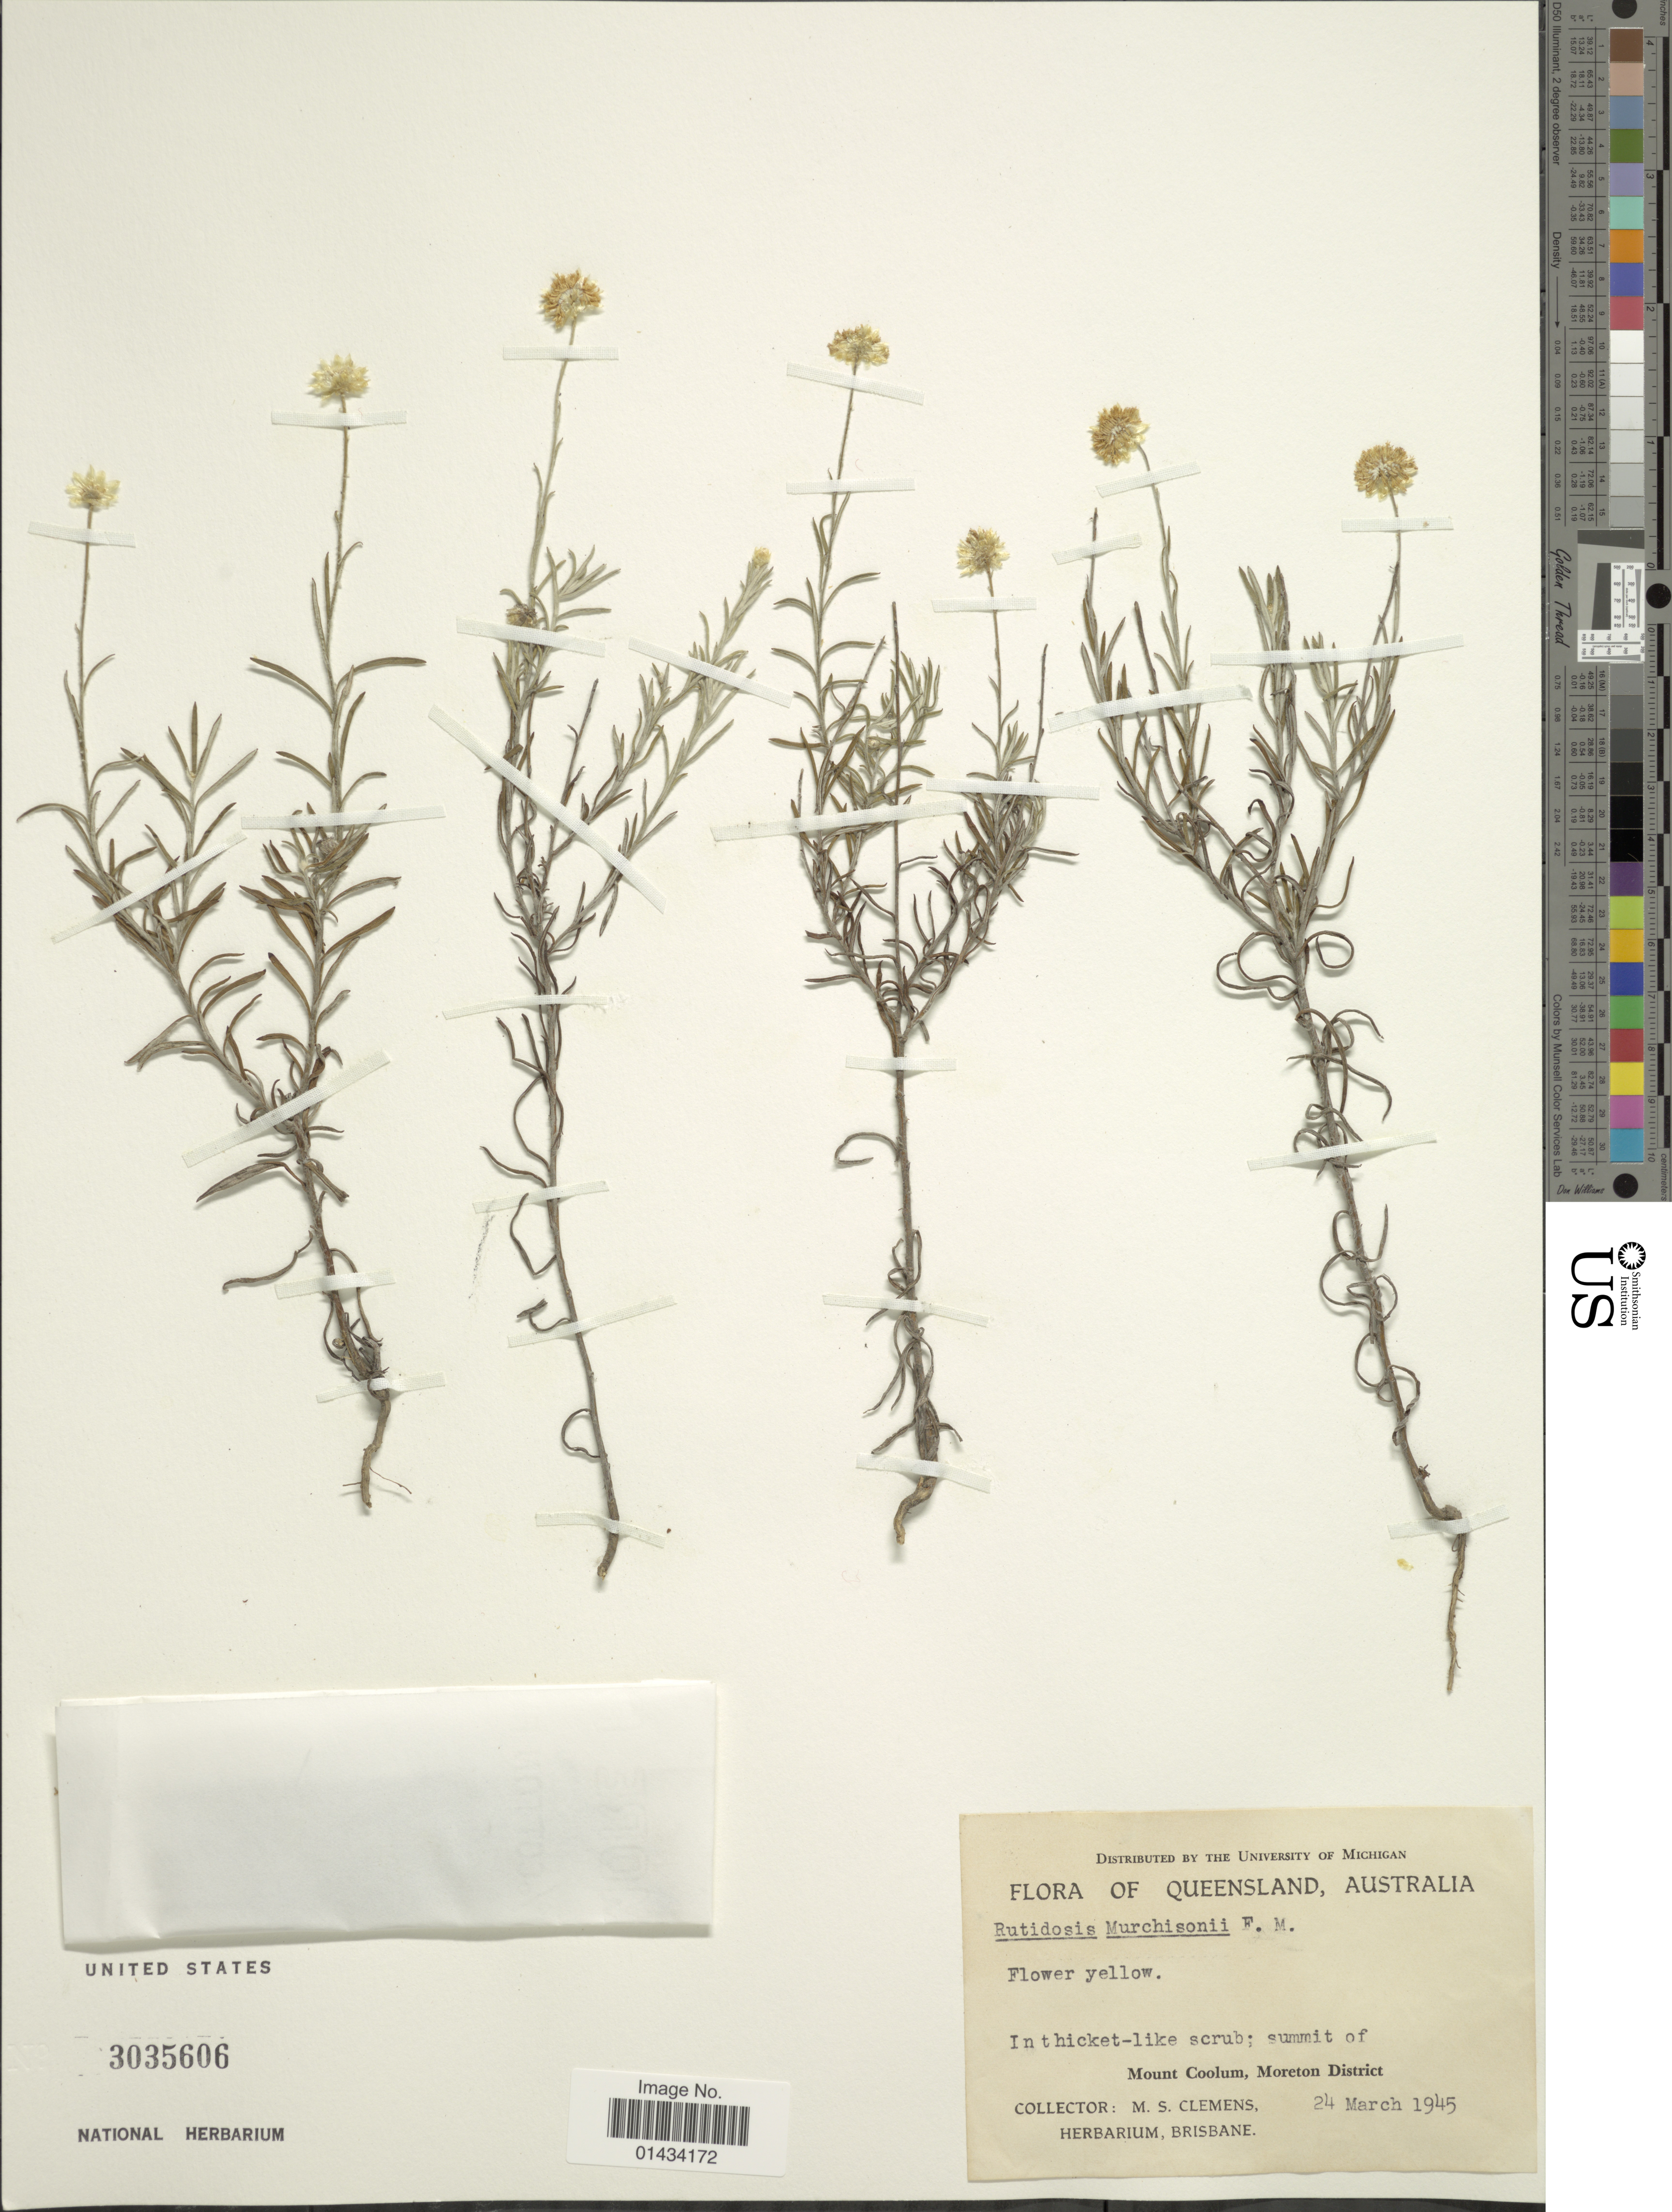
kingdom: Plantae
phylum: Tracheophyta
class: Magnoliopsida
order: Asterales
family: Asteraceae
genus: Rutidosis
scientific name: Rutidosis murchisonii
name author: F. Muell.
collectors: M. S. Clemens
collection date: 1945-03-24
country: Australia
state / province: Queensland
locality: In thicket-like scrub; summit of Mount Coolum, Moreton District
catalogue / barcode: US 3035606